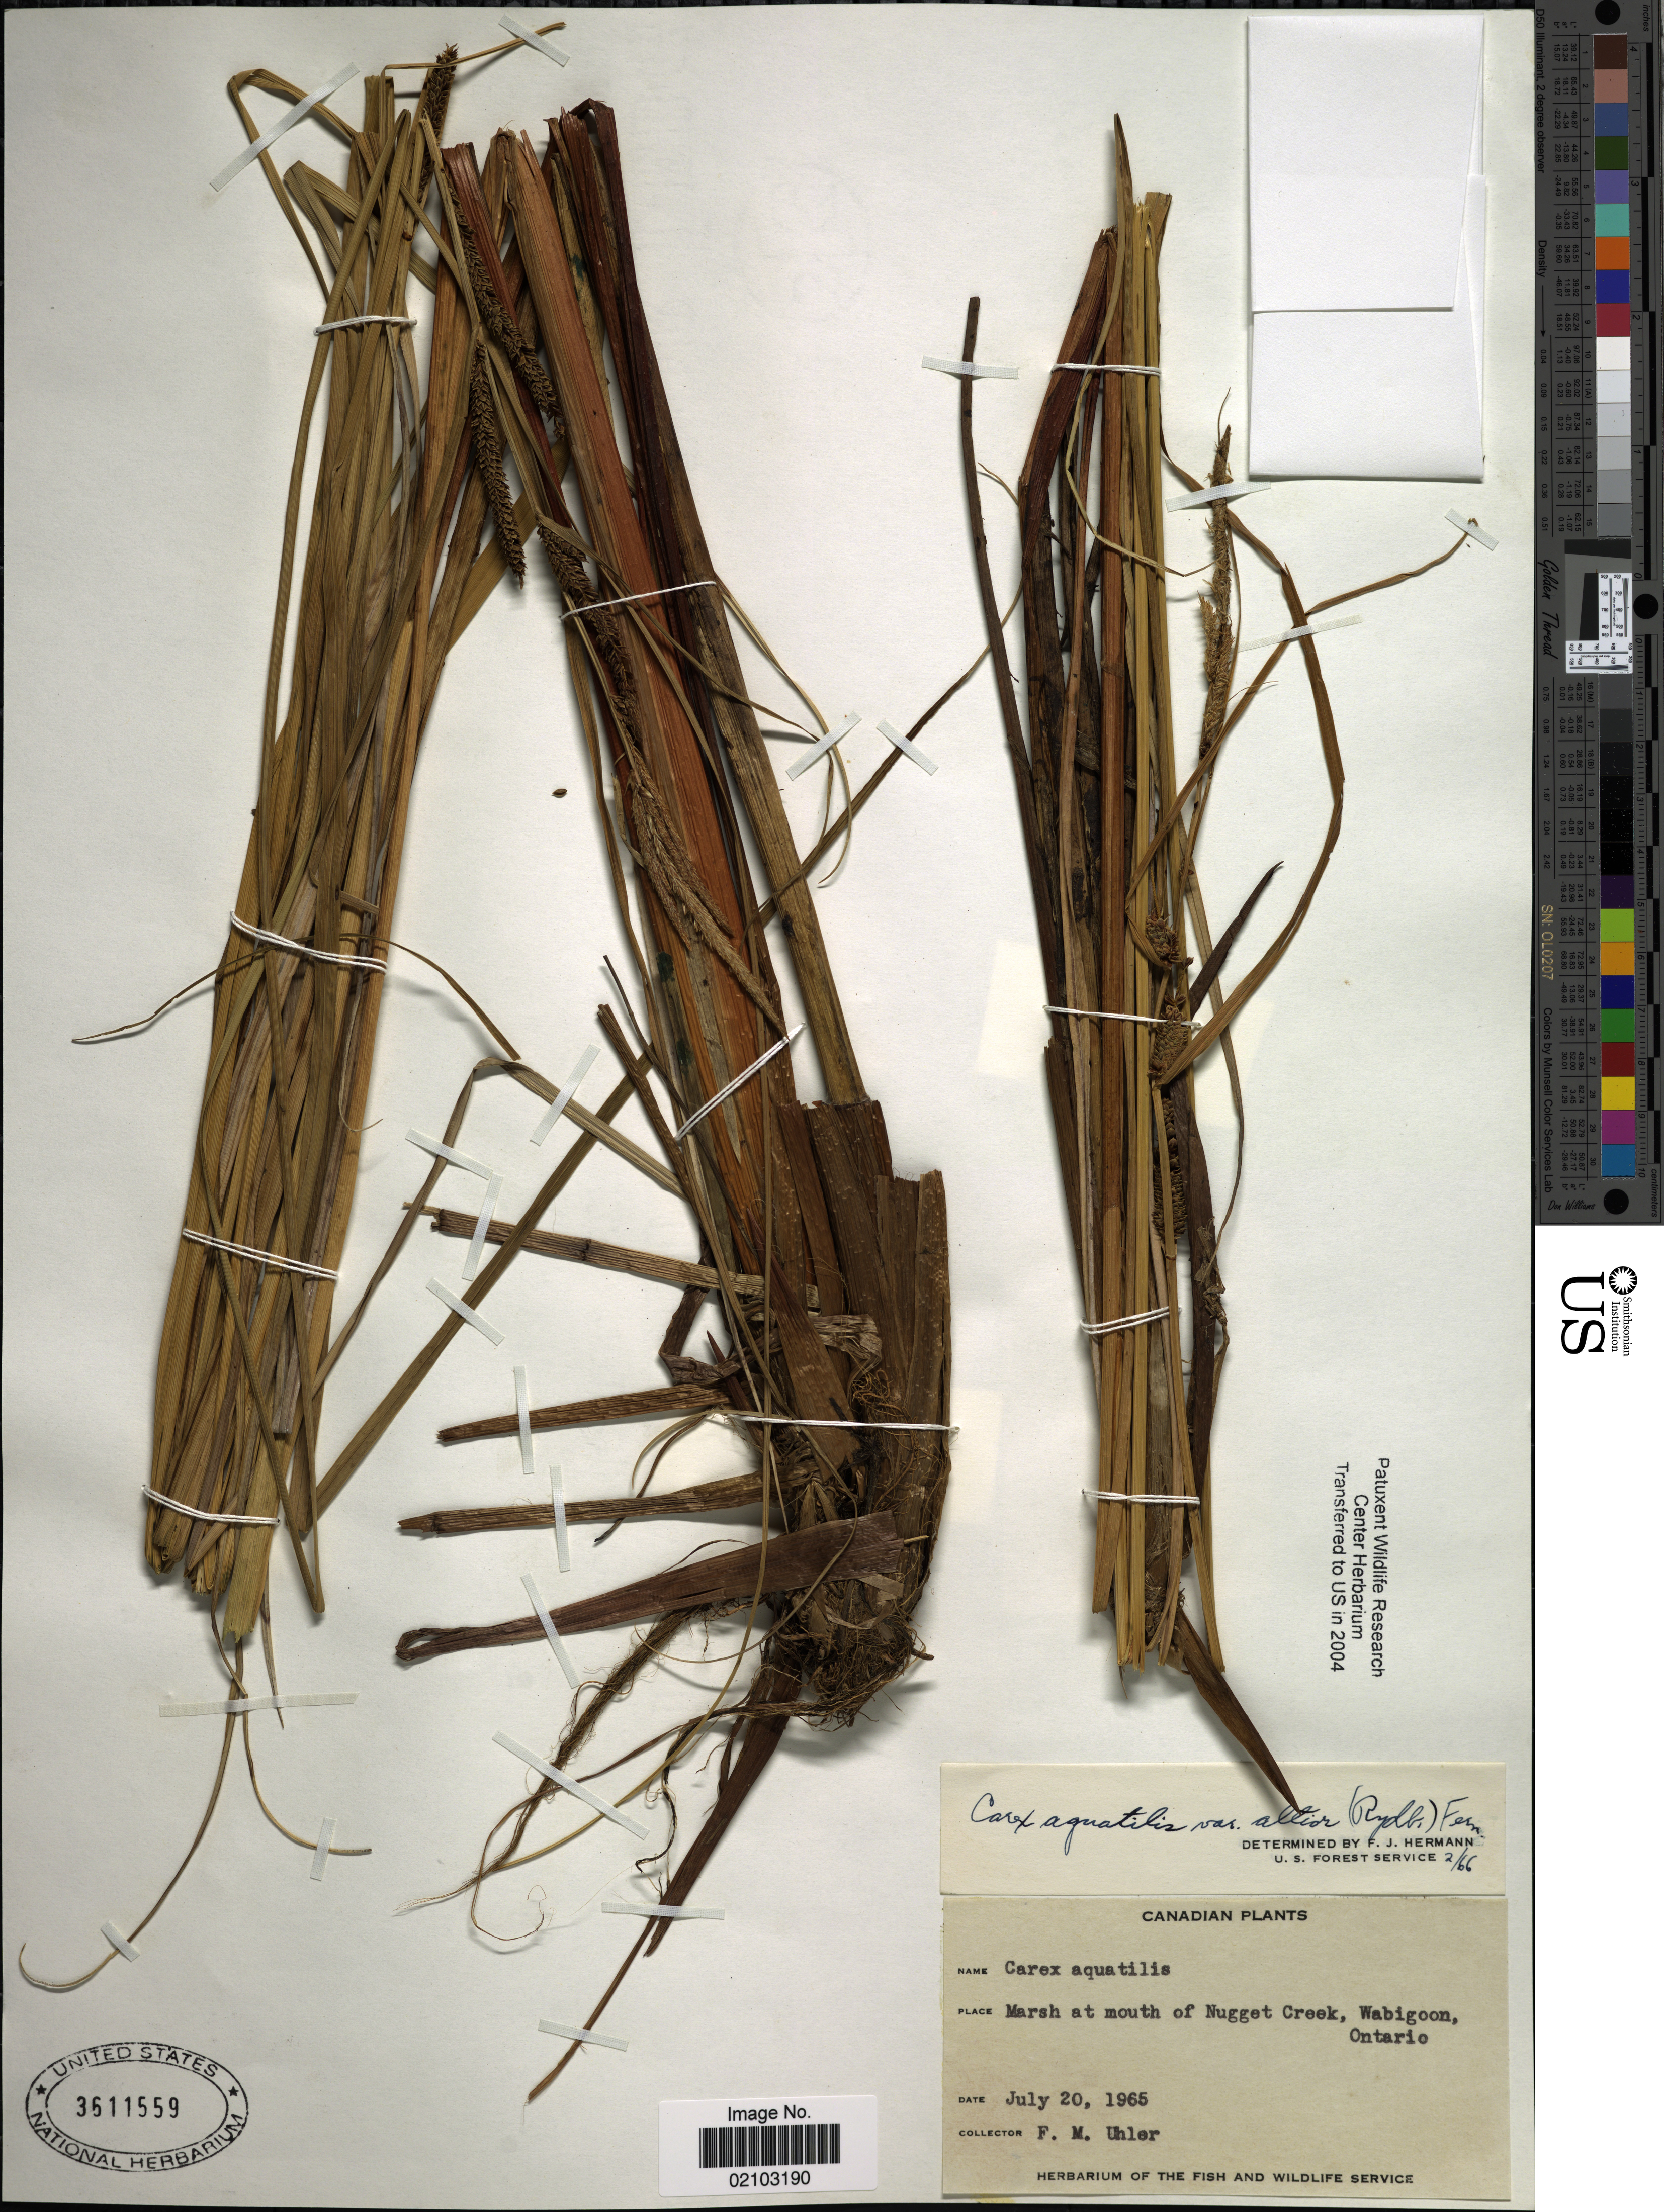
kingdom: Plantae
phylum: Tracheophyta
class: Liliopsida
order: Poales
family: Cyperaceae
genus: Carex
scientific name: Carex aquatilis var. altior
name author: (Rydb.) Fernald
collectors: F. M. Uhler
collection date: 1965-07-20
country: Canada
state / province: Ontario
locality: Marsh at mouth of Nugget Creek, Wabigoon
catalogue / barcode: US 3611559